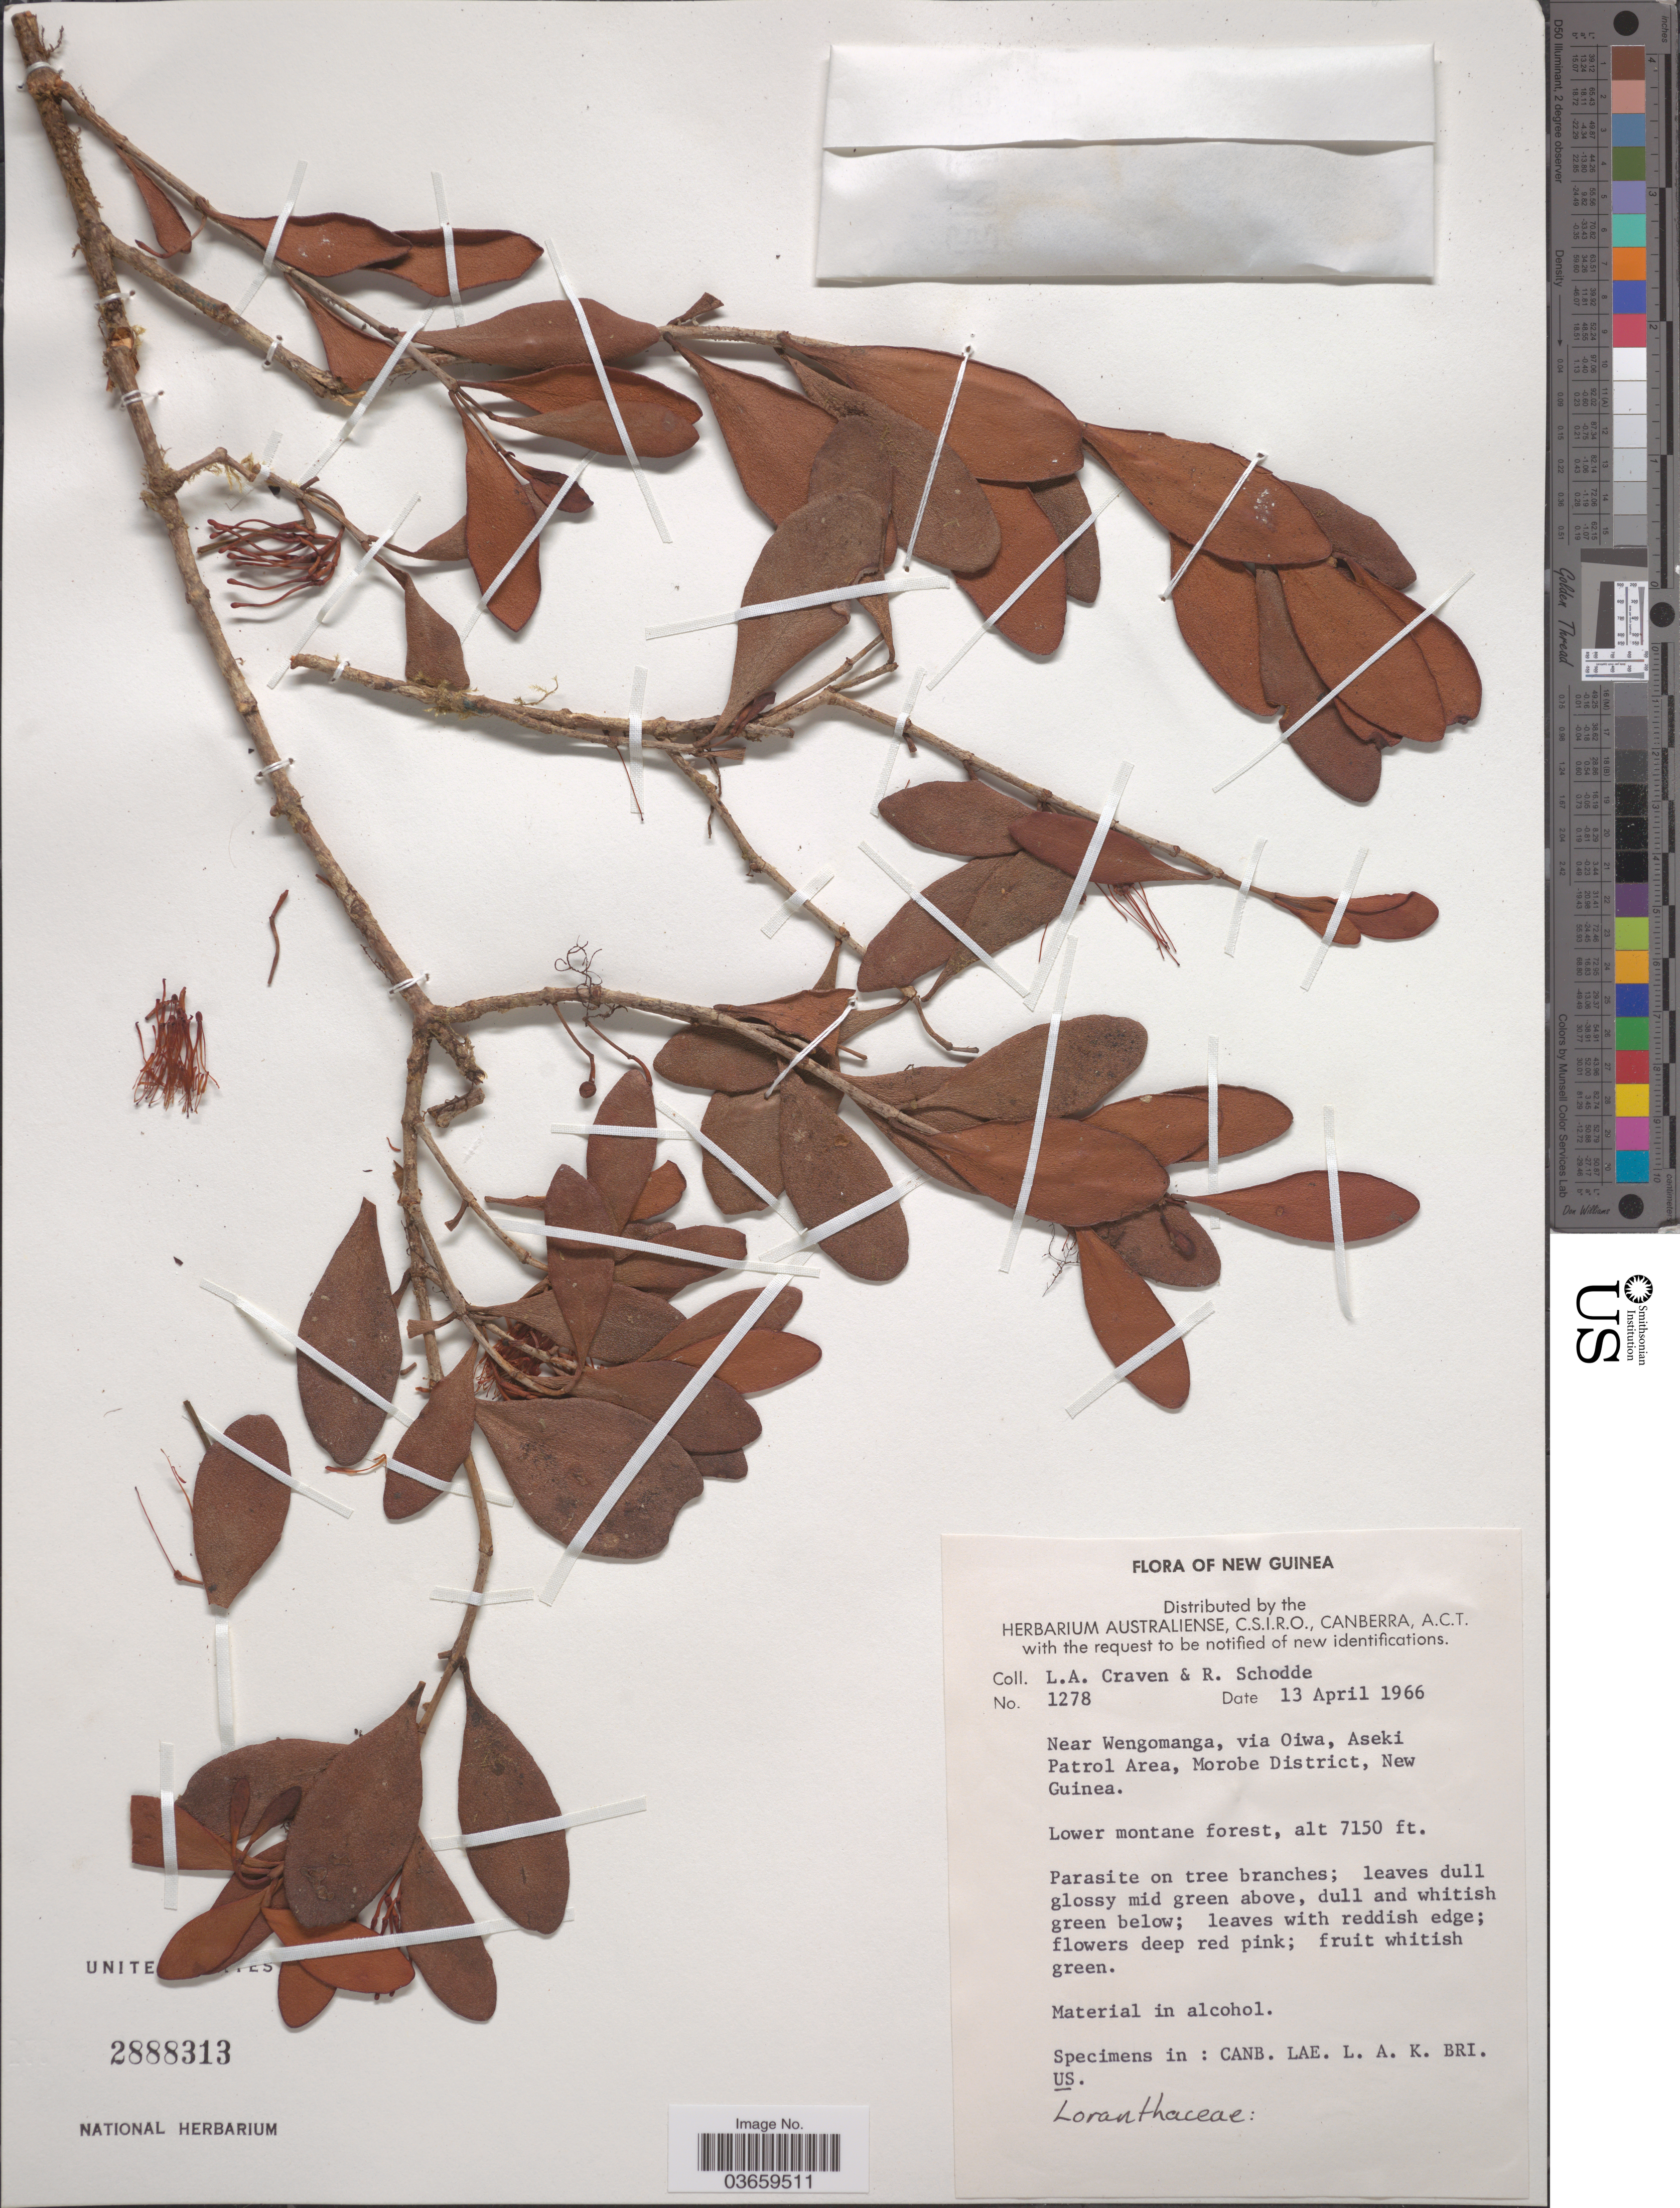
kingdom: Plantae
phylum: Tracheophyta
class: Magnoliopsida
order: Santalales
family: Loranthaceae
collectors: L. A. Craven & R. Schodde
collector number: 1278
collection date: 1966-04-13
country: Papua New Guinea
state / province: Morobe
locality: New Guinea. Near Wengomanga, via Oiwa, Aseki Patrol Area, Morobe District.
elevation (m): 2179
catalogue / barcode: US 2888313